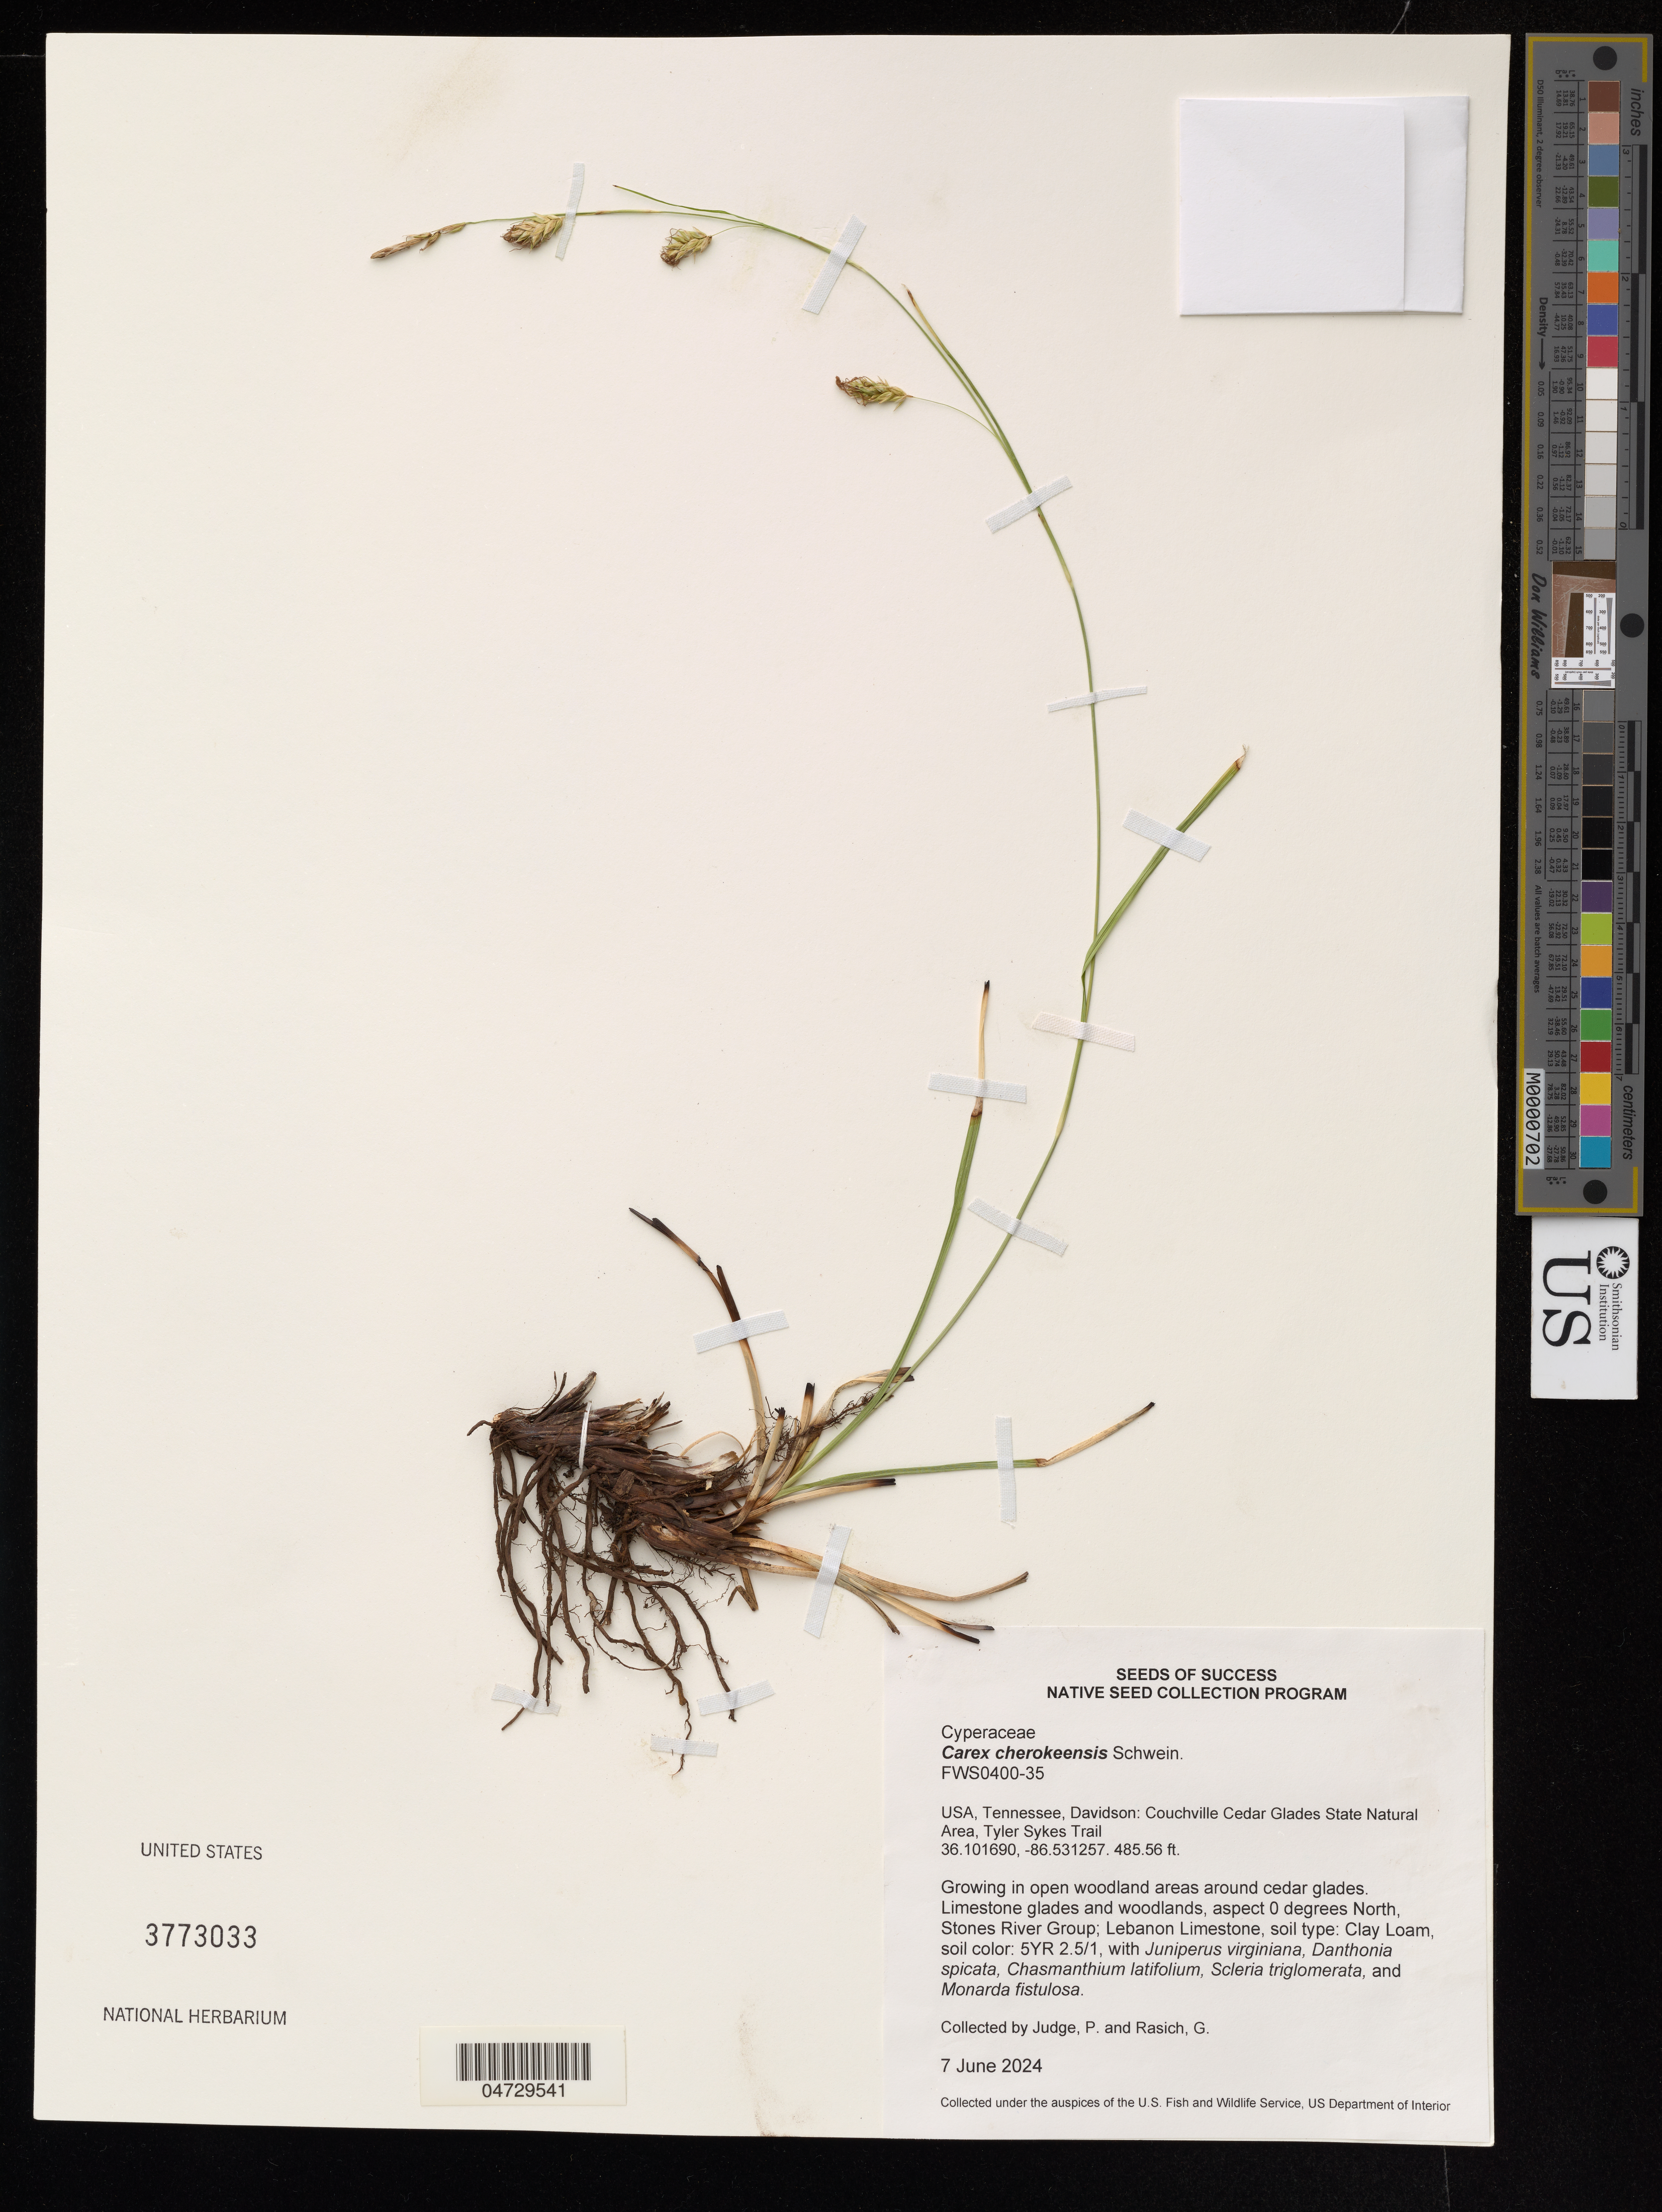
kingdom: Plantae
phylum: Tracheophyta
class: Liliopsida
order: Poales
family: Cyperaceae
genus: Carex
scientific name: Carex cherokeensis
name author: Schwein.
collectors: P. Judge & G. Rasich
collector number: FWS0400-35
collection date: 2024-06-07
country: United States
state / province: Tennessee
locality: Davidson: Couchville Cedar Glades State Natural Area, Tyler Sykes Trail.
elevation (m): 148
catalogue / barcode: US 3773033